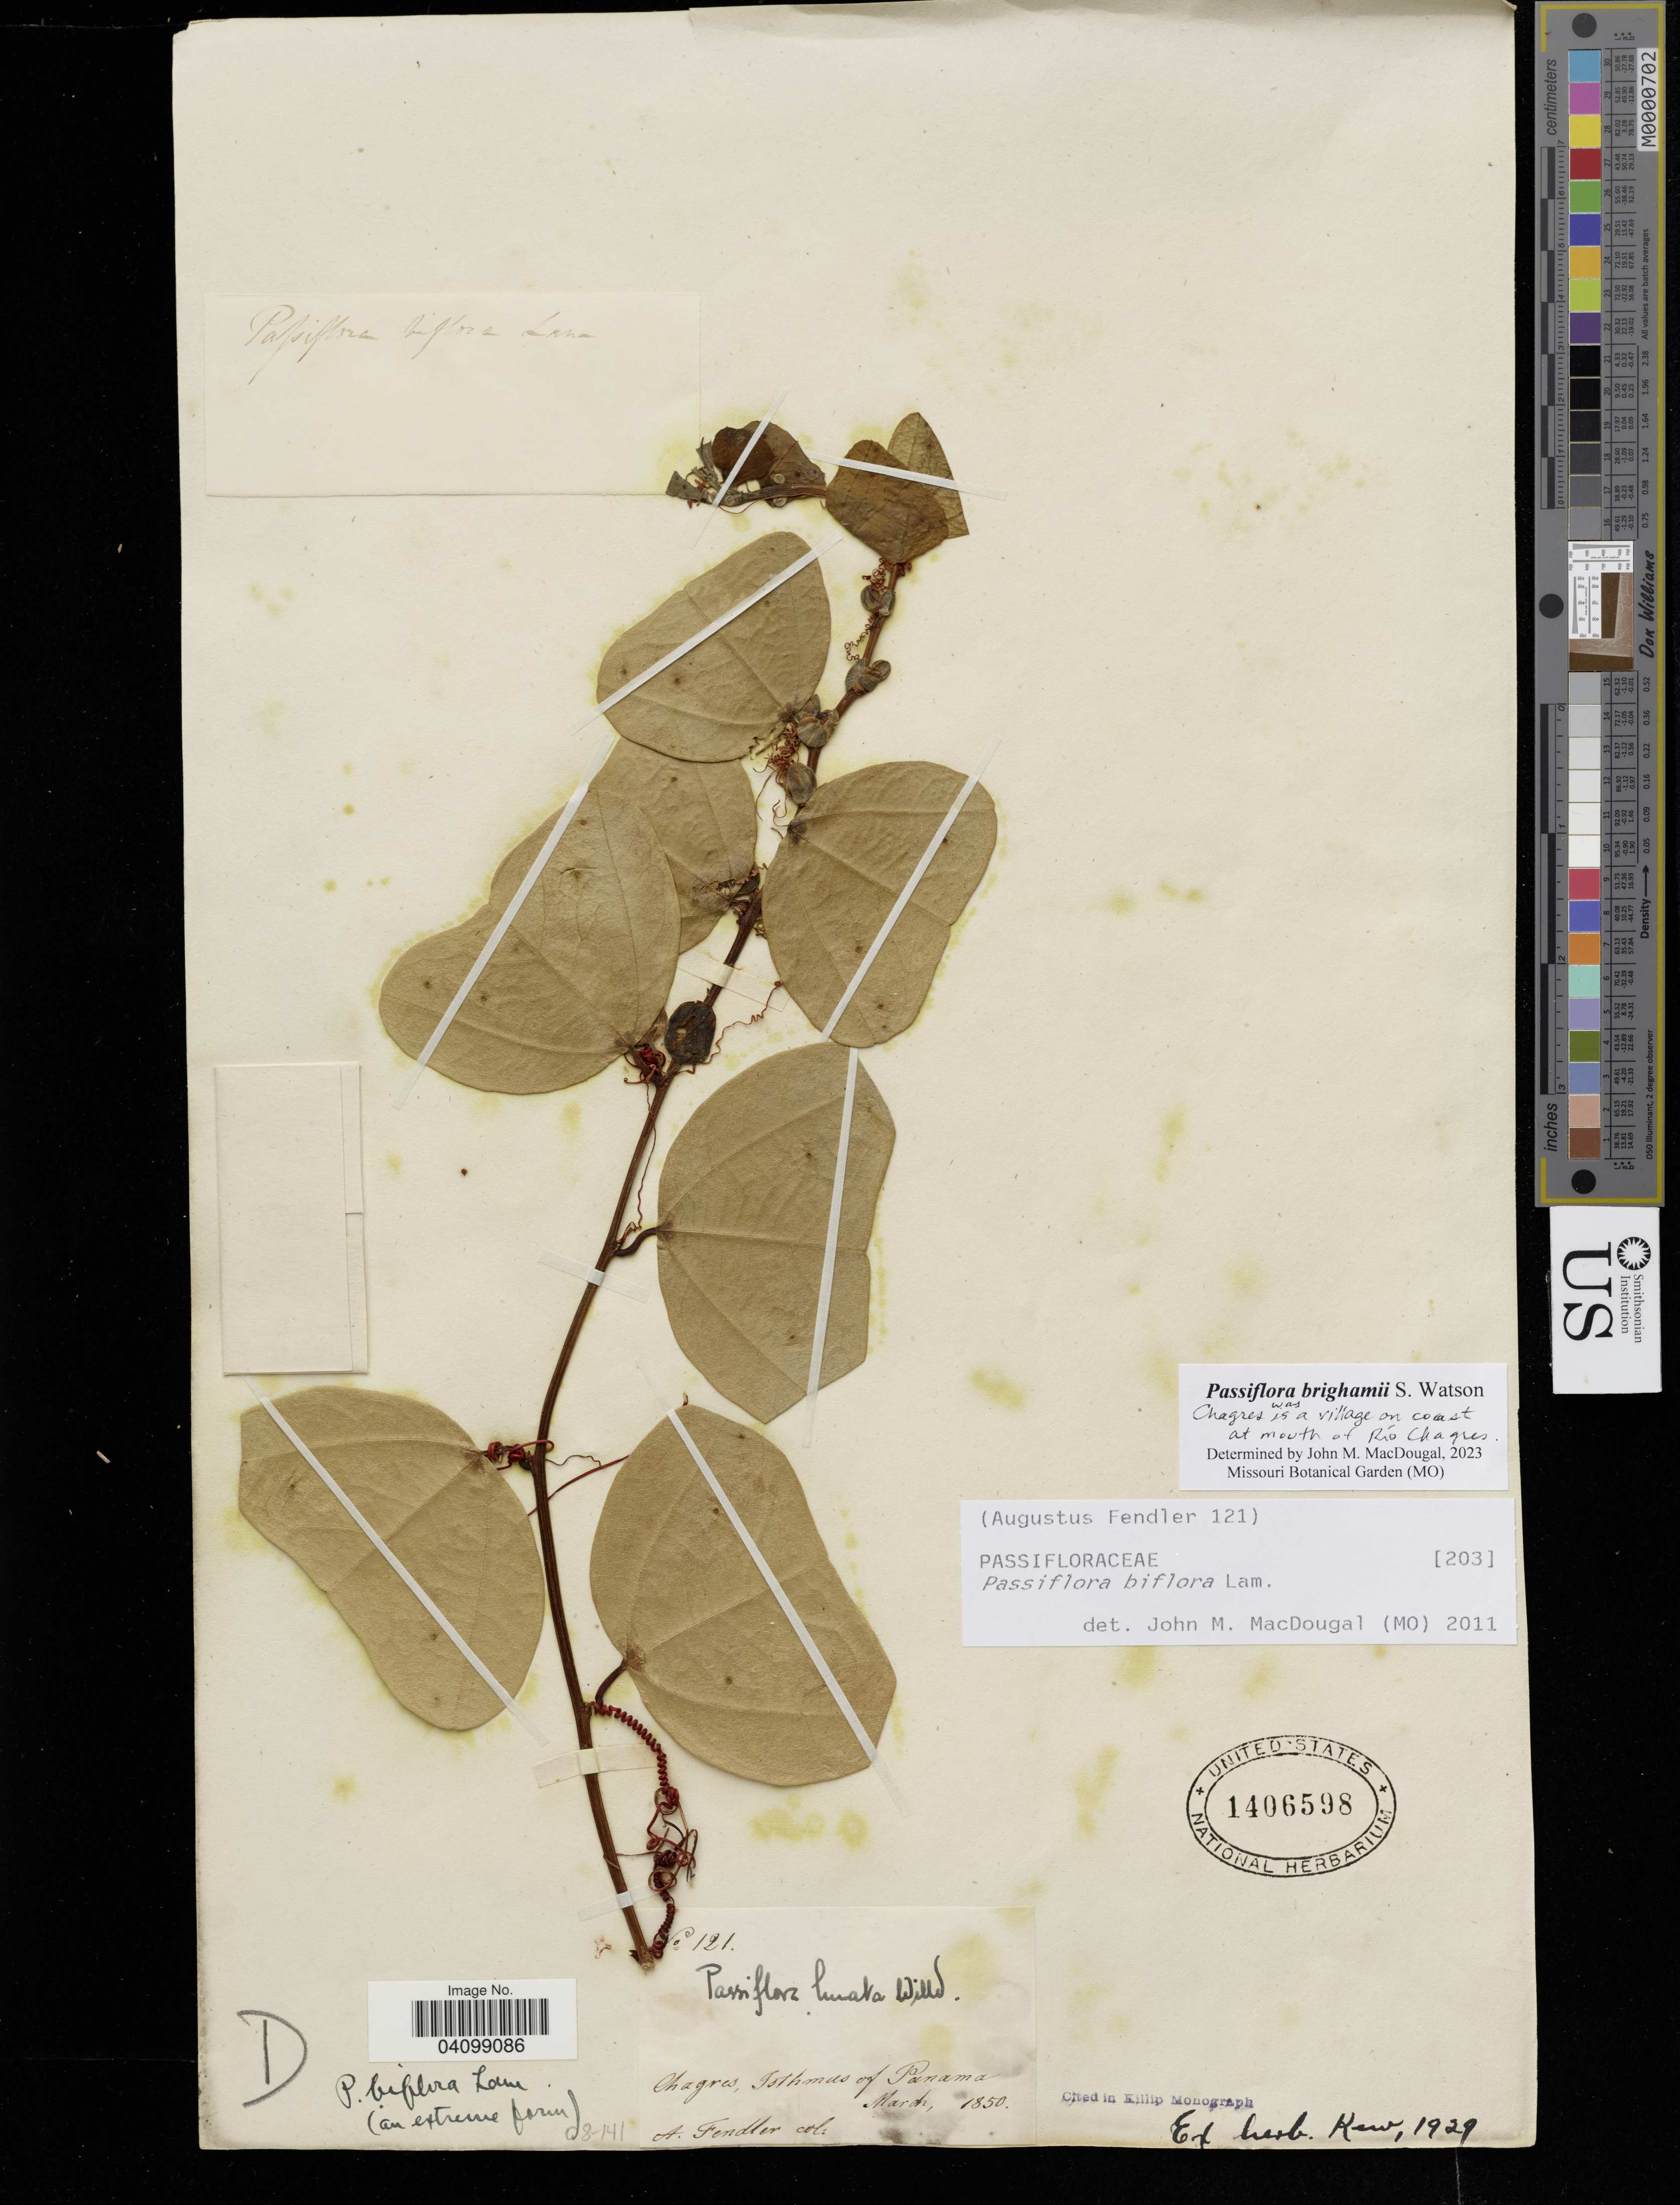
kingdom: Plantae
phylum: Tracheophyta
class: Magnoliopsida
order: Malpighiales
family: Passifloraceae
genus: Passiflora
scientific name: Passiflora brighamii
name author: S. Watson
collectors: A. Fendler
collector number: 121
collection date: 1850-03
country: Panama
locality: Chagres.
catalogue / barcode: US 1406598